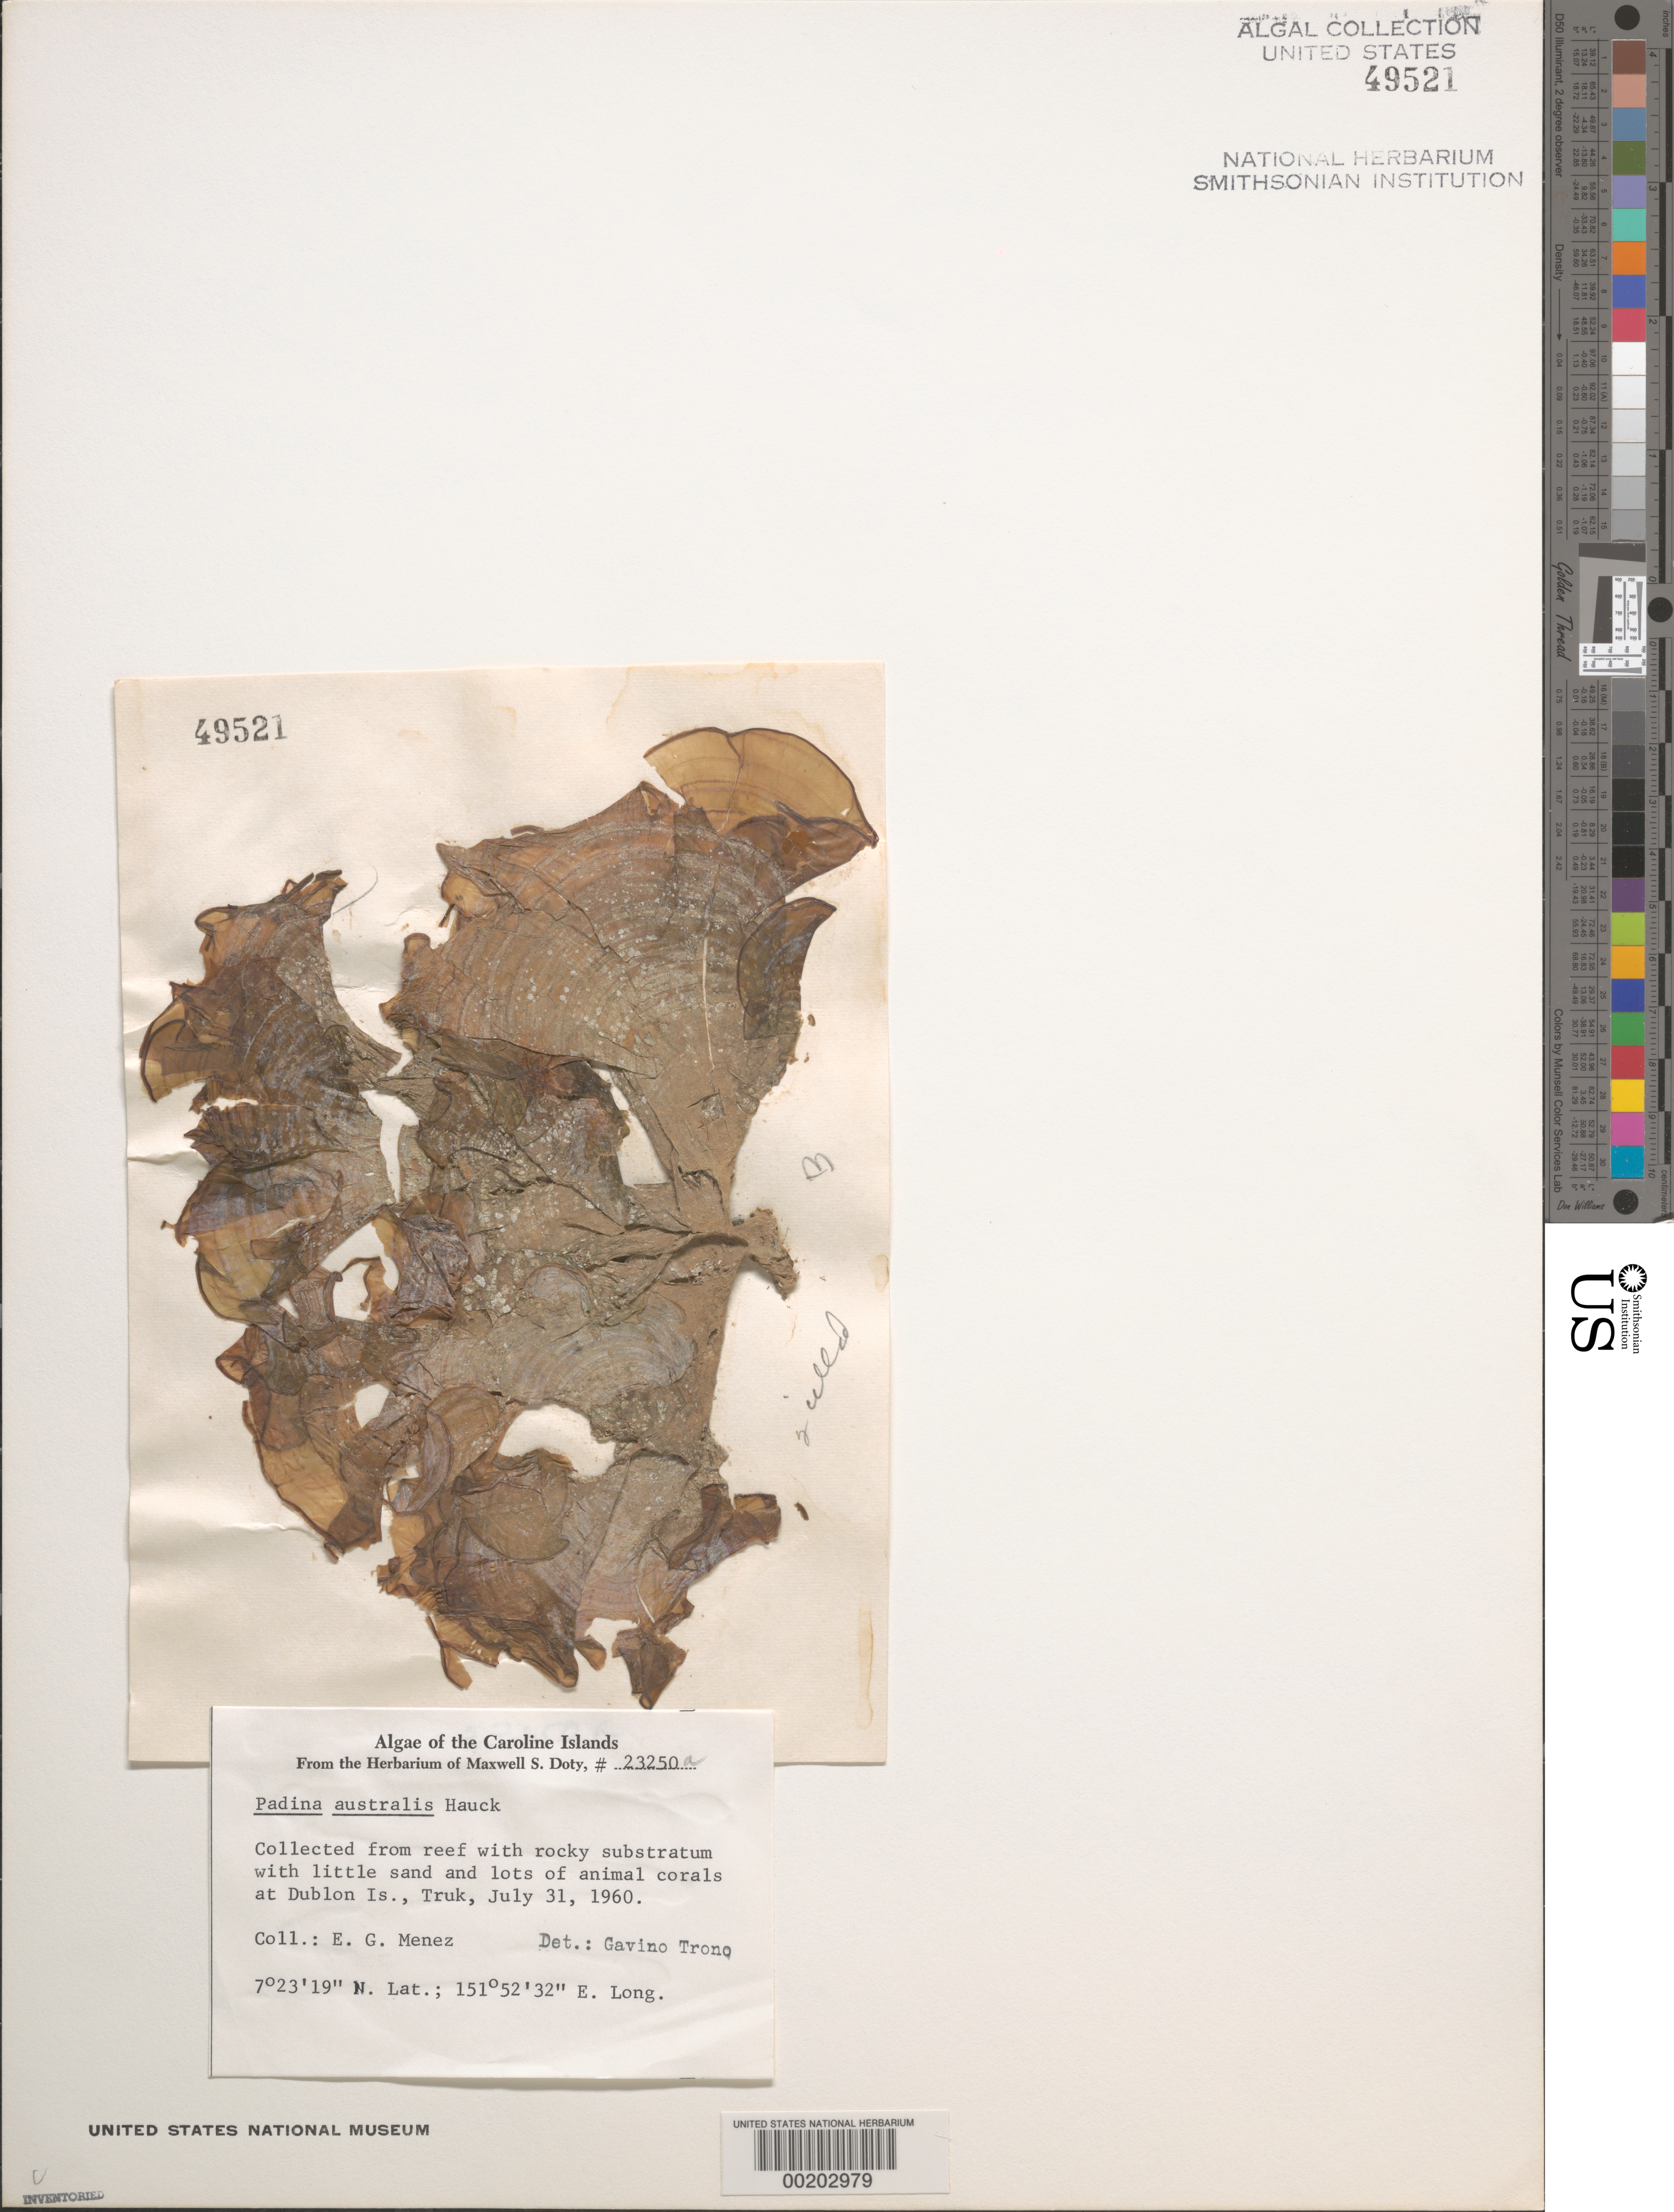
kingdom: Chromista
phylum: Ochrophyta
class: Phaeophyceae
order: Dictyotales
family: Dictyotaceae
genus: Padina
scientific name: Padina australis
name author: Hauck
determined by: Trono, Gavino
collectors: Meñez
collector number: MSD 23250a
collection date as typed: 31 Jul 1960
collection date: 1960-07-31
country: Micronesia, Federated States of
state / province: Truk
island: Dublon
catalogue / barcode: US 49521